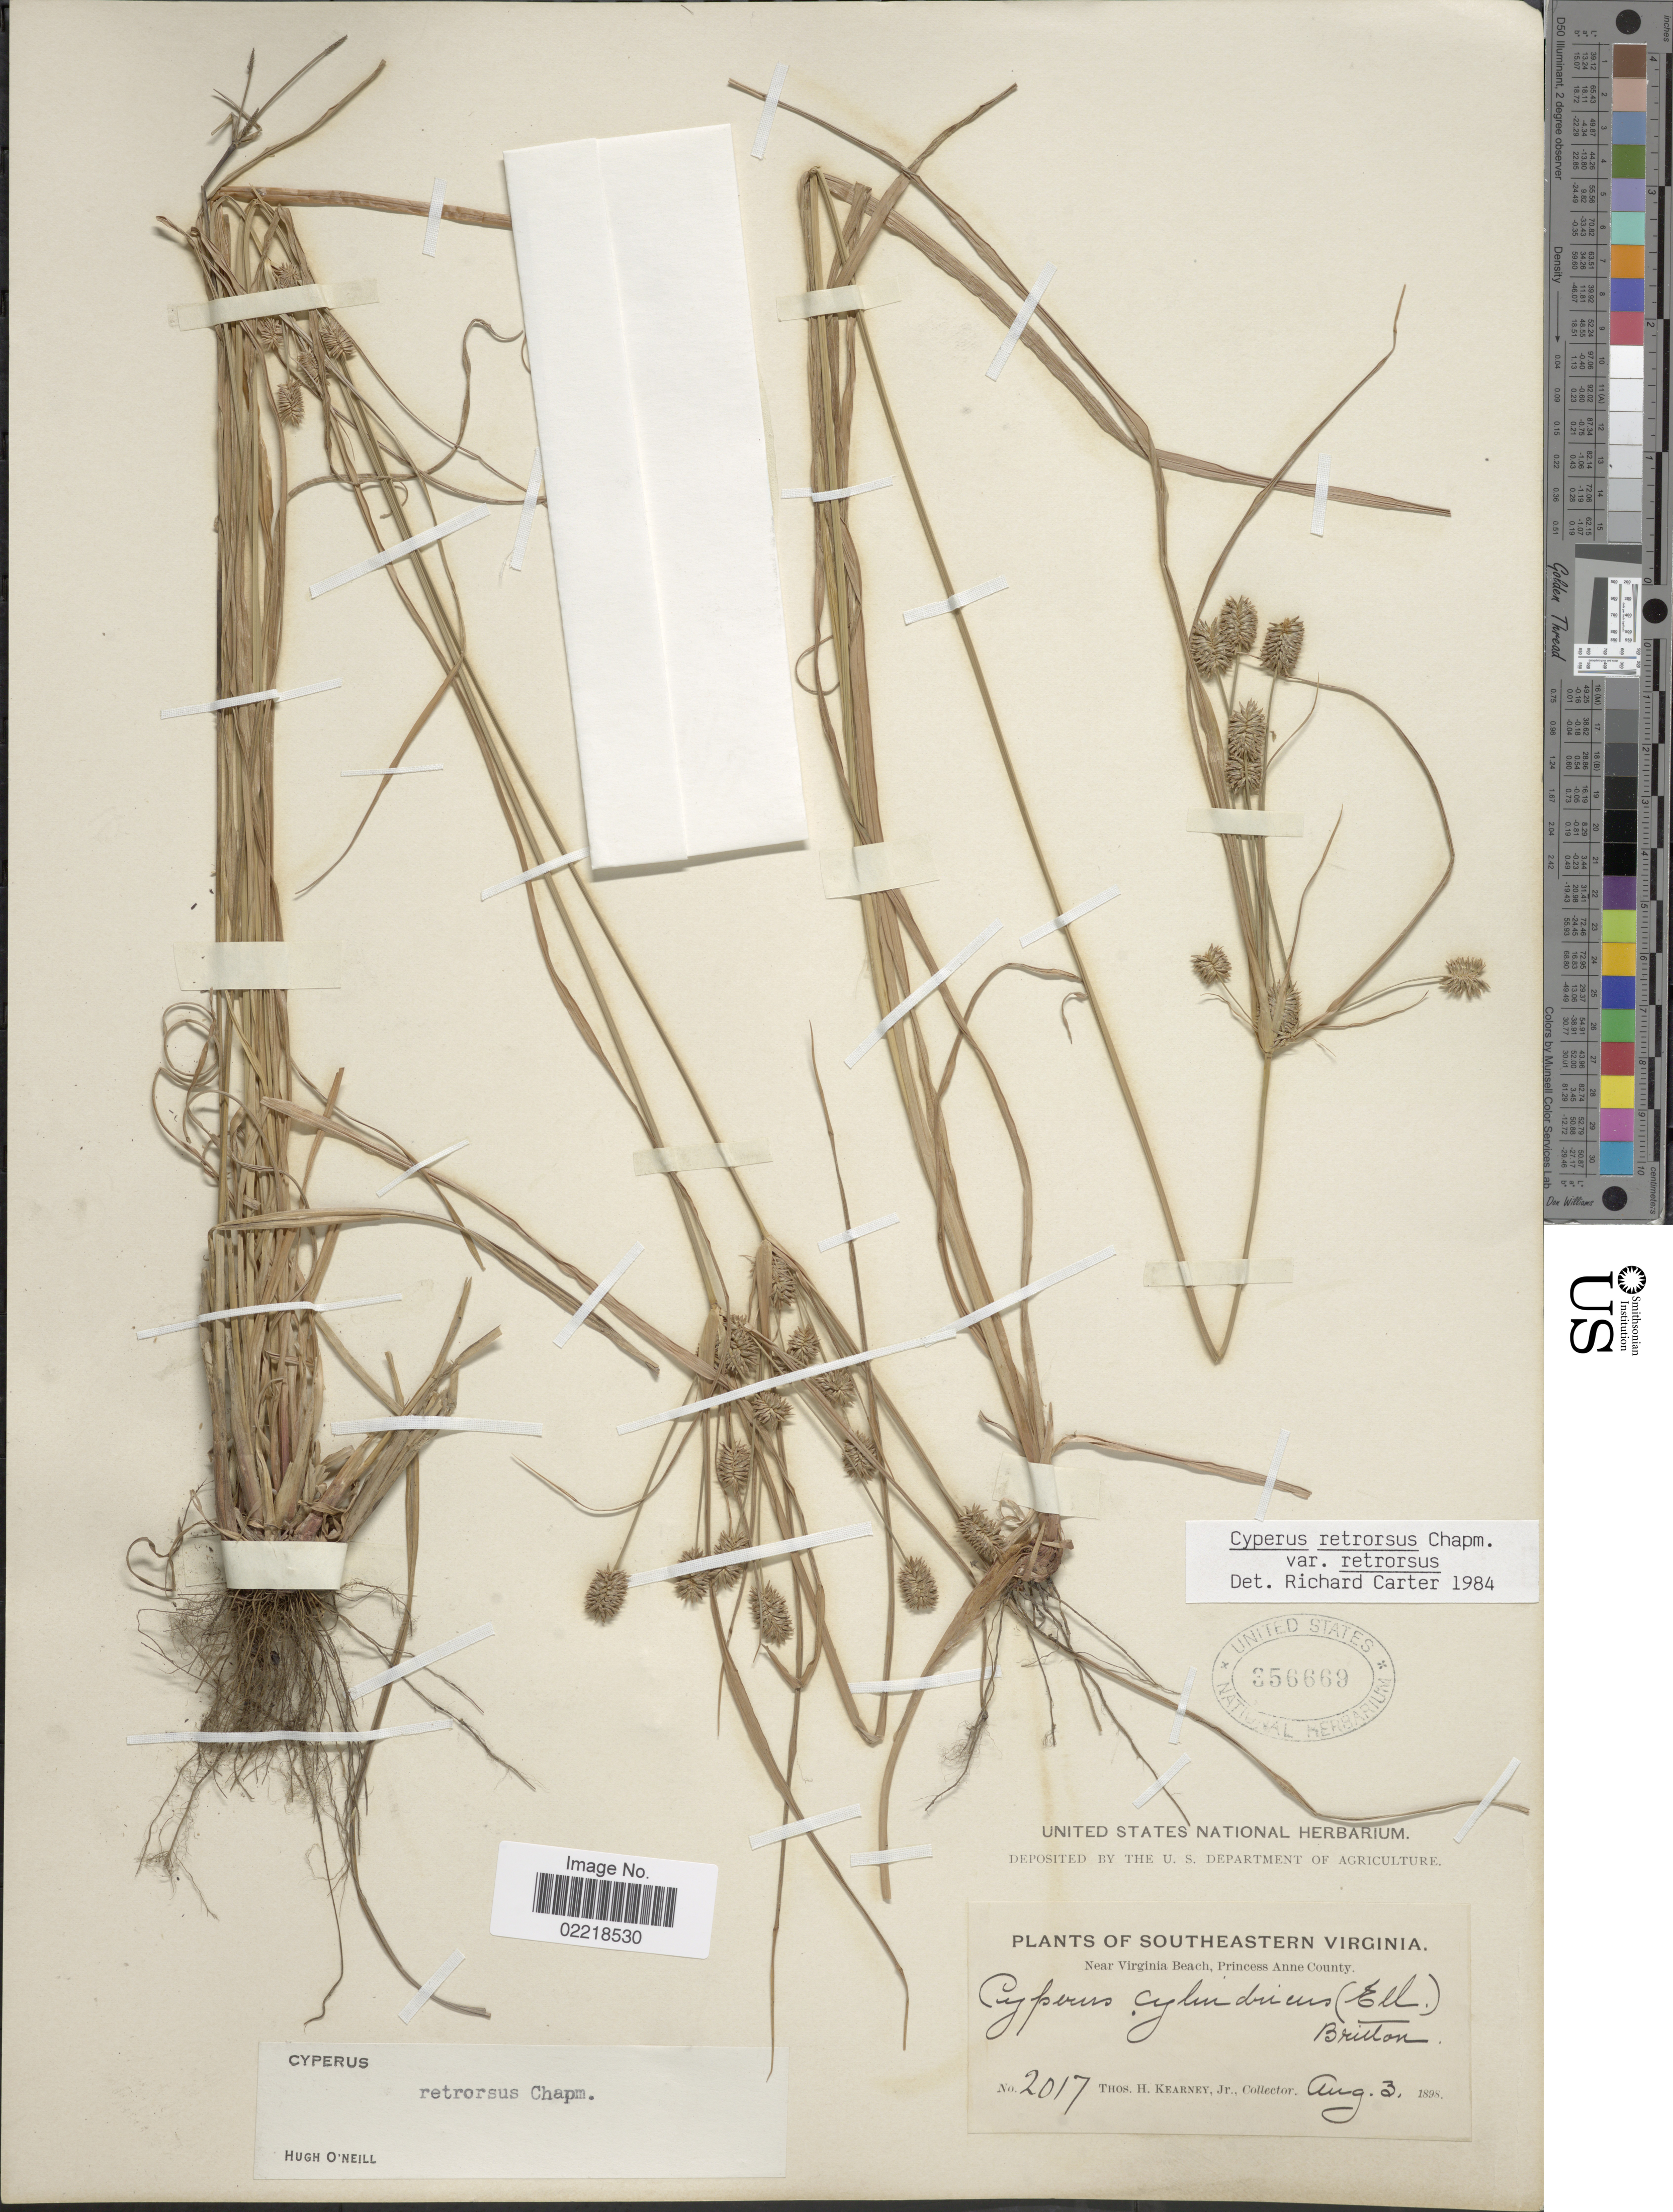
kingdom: Plantae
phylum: Tracheophyta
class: Liliopsida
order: Poales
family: Cyperaceae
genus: Cyperus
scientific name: Cyperus retrorsus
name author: Chapm.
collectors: T. H. Kearney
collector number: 2017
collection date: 1898-08-03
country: United States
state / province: Virginia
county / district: City of Virginia Beach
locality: Southeastern Virginia, near Virginia Beach, Princess Anne (=historic county name) County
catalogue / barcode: US 356669